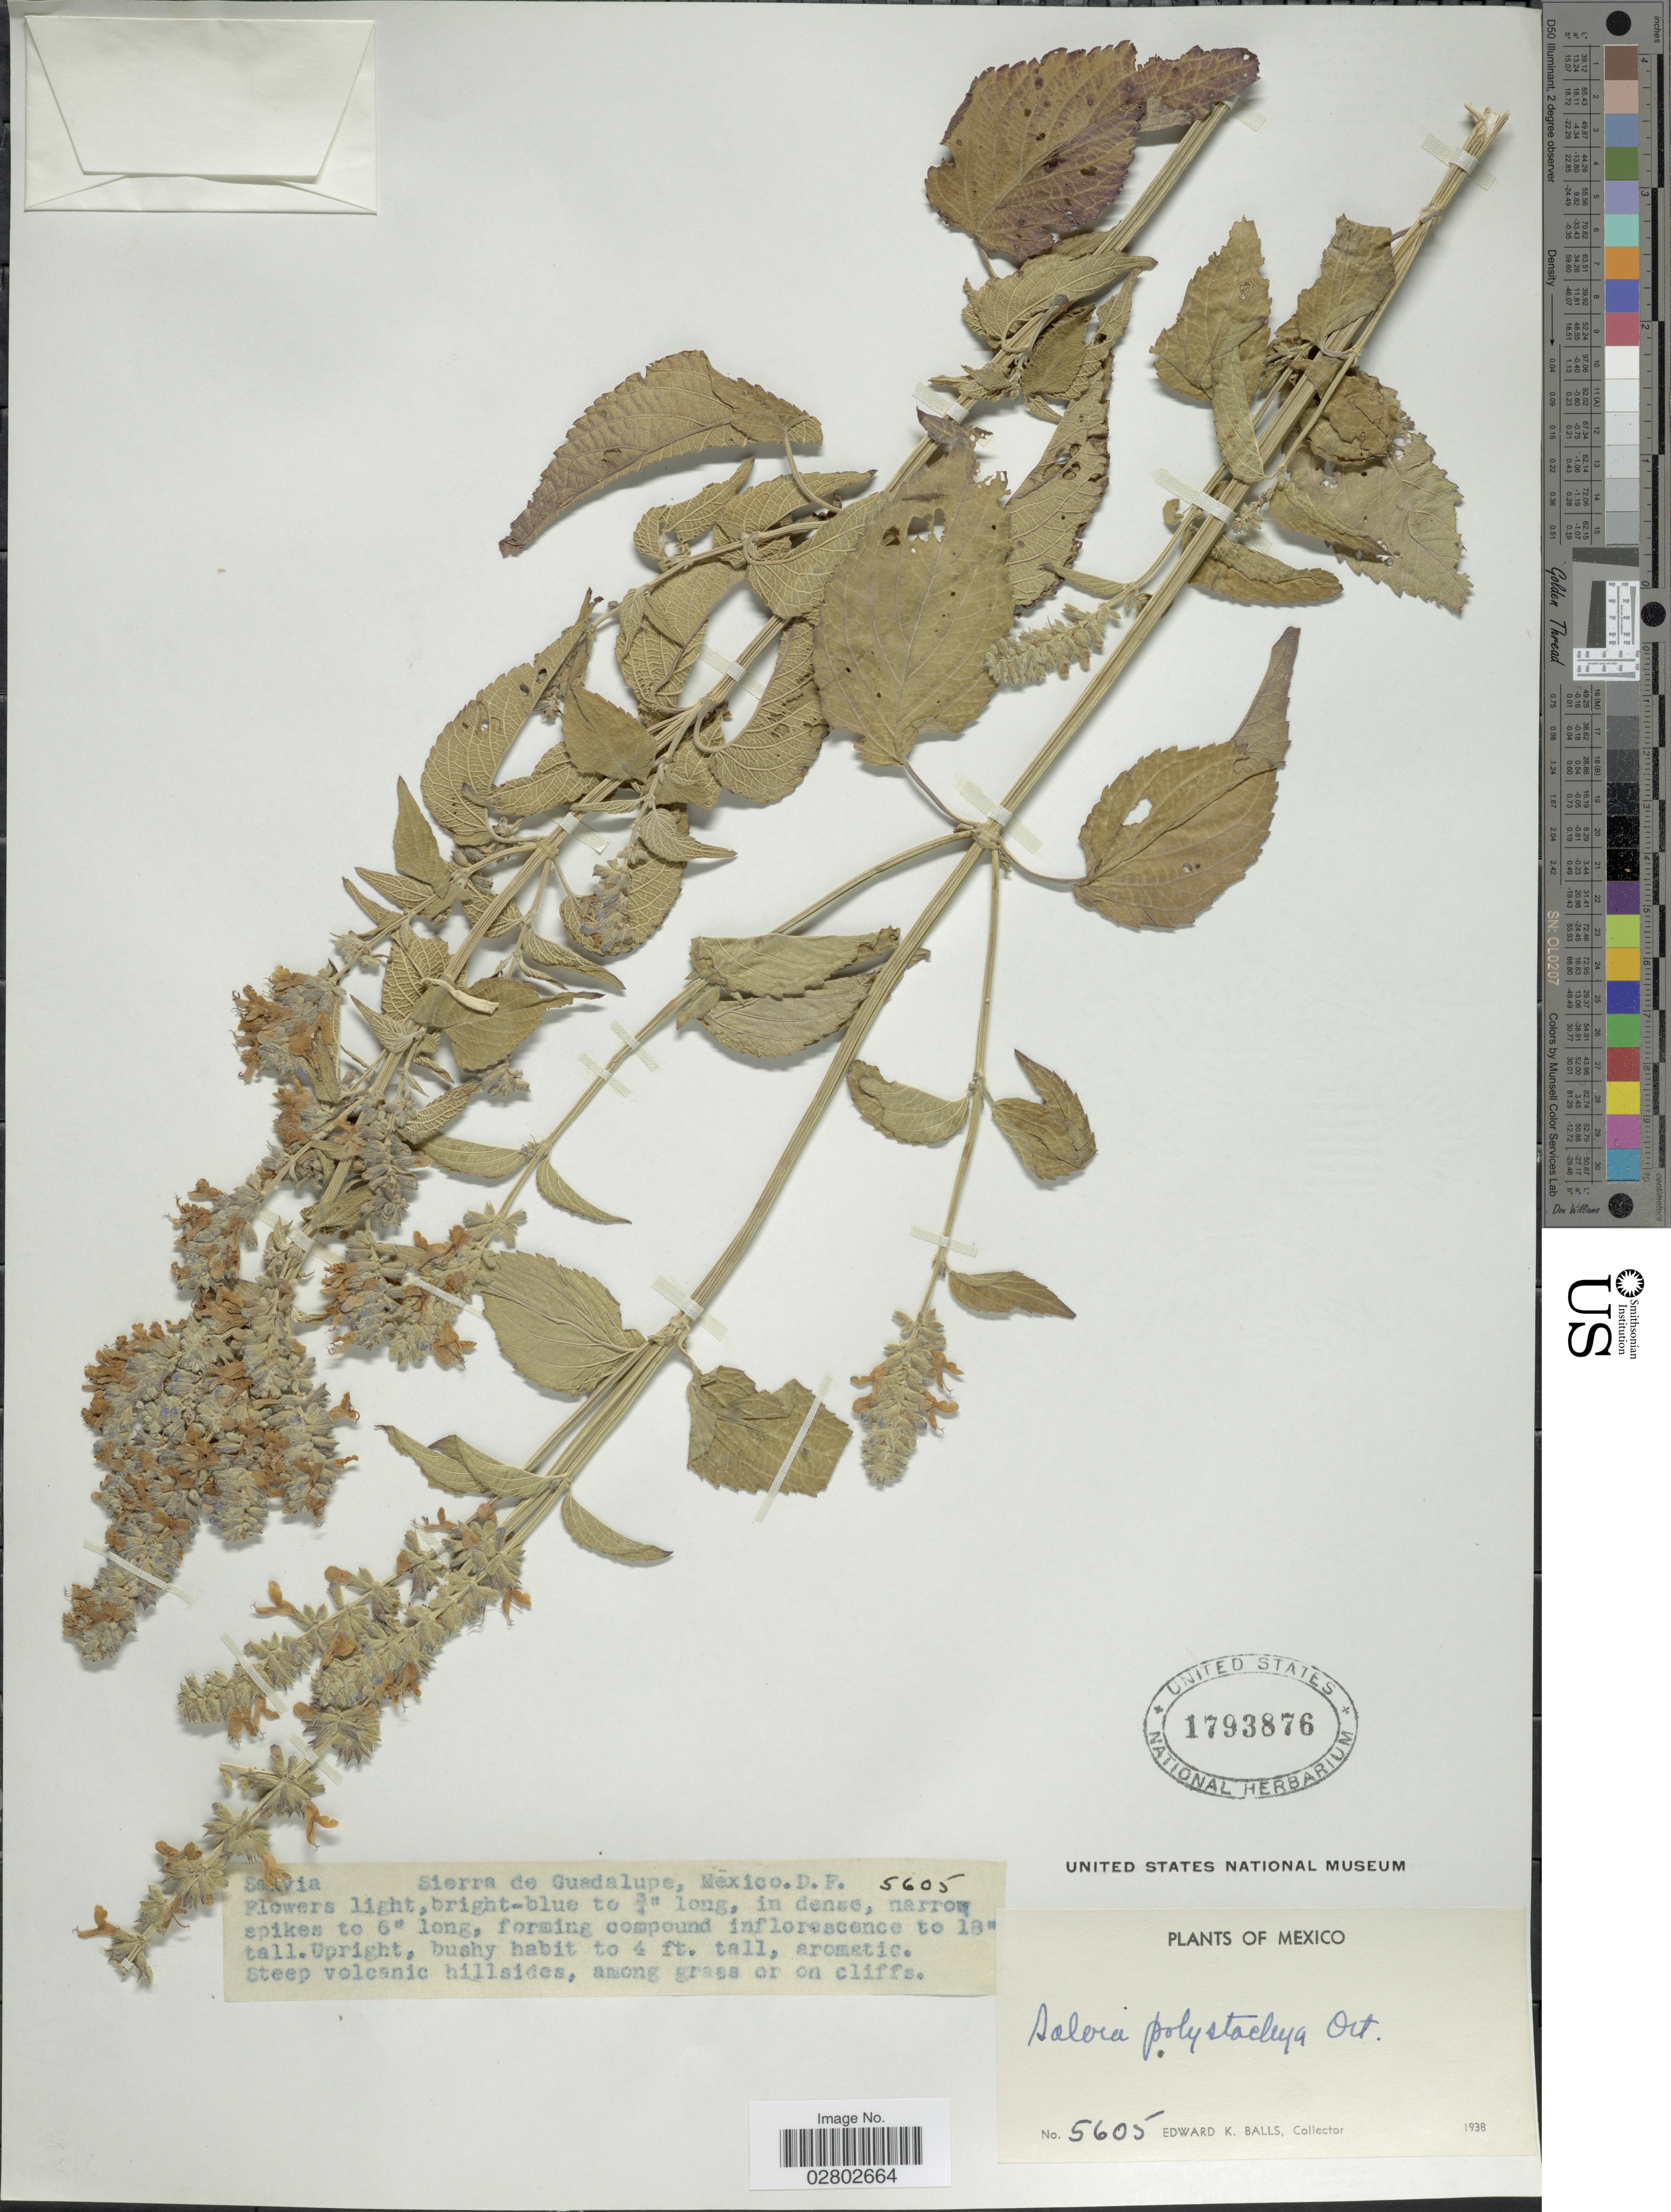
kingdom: Plantae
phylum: Tracheophyta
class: Magnoliopsida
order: Lamiales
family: Lamiaceae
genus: Salvia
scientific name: Salvia polystachya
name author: Cav.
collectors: E. K. Balls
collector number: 5605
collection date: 1938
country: Mexico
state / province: Distrito Federal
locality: Sierra de Guadalupe.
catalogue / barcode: US 1793876